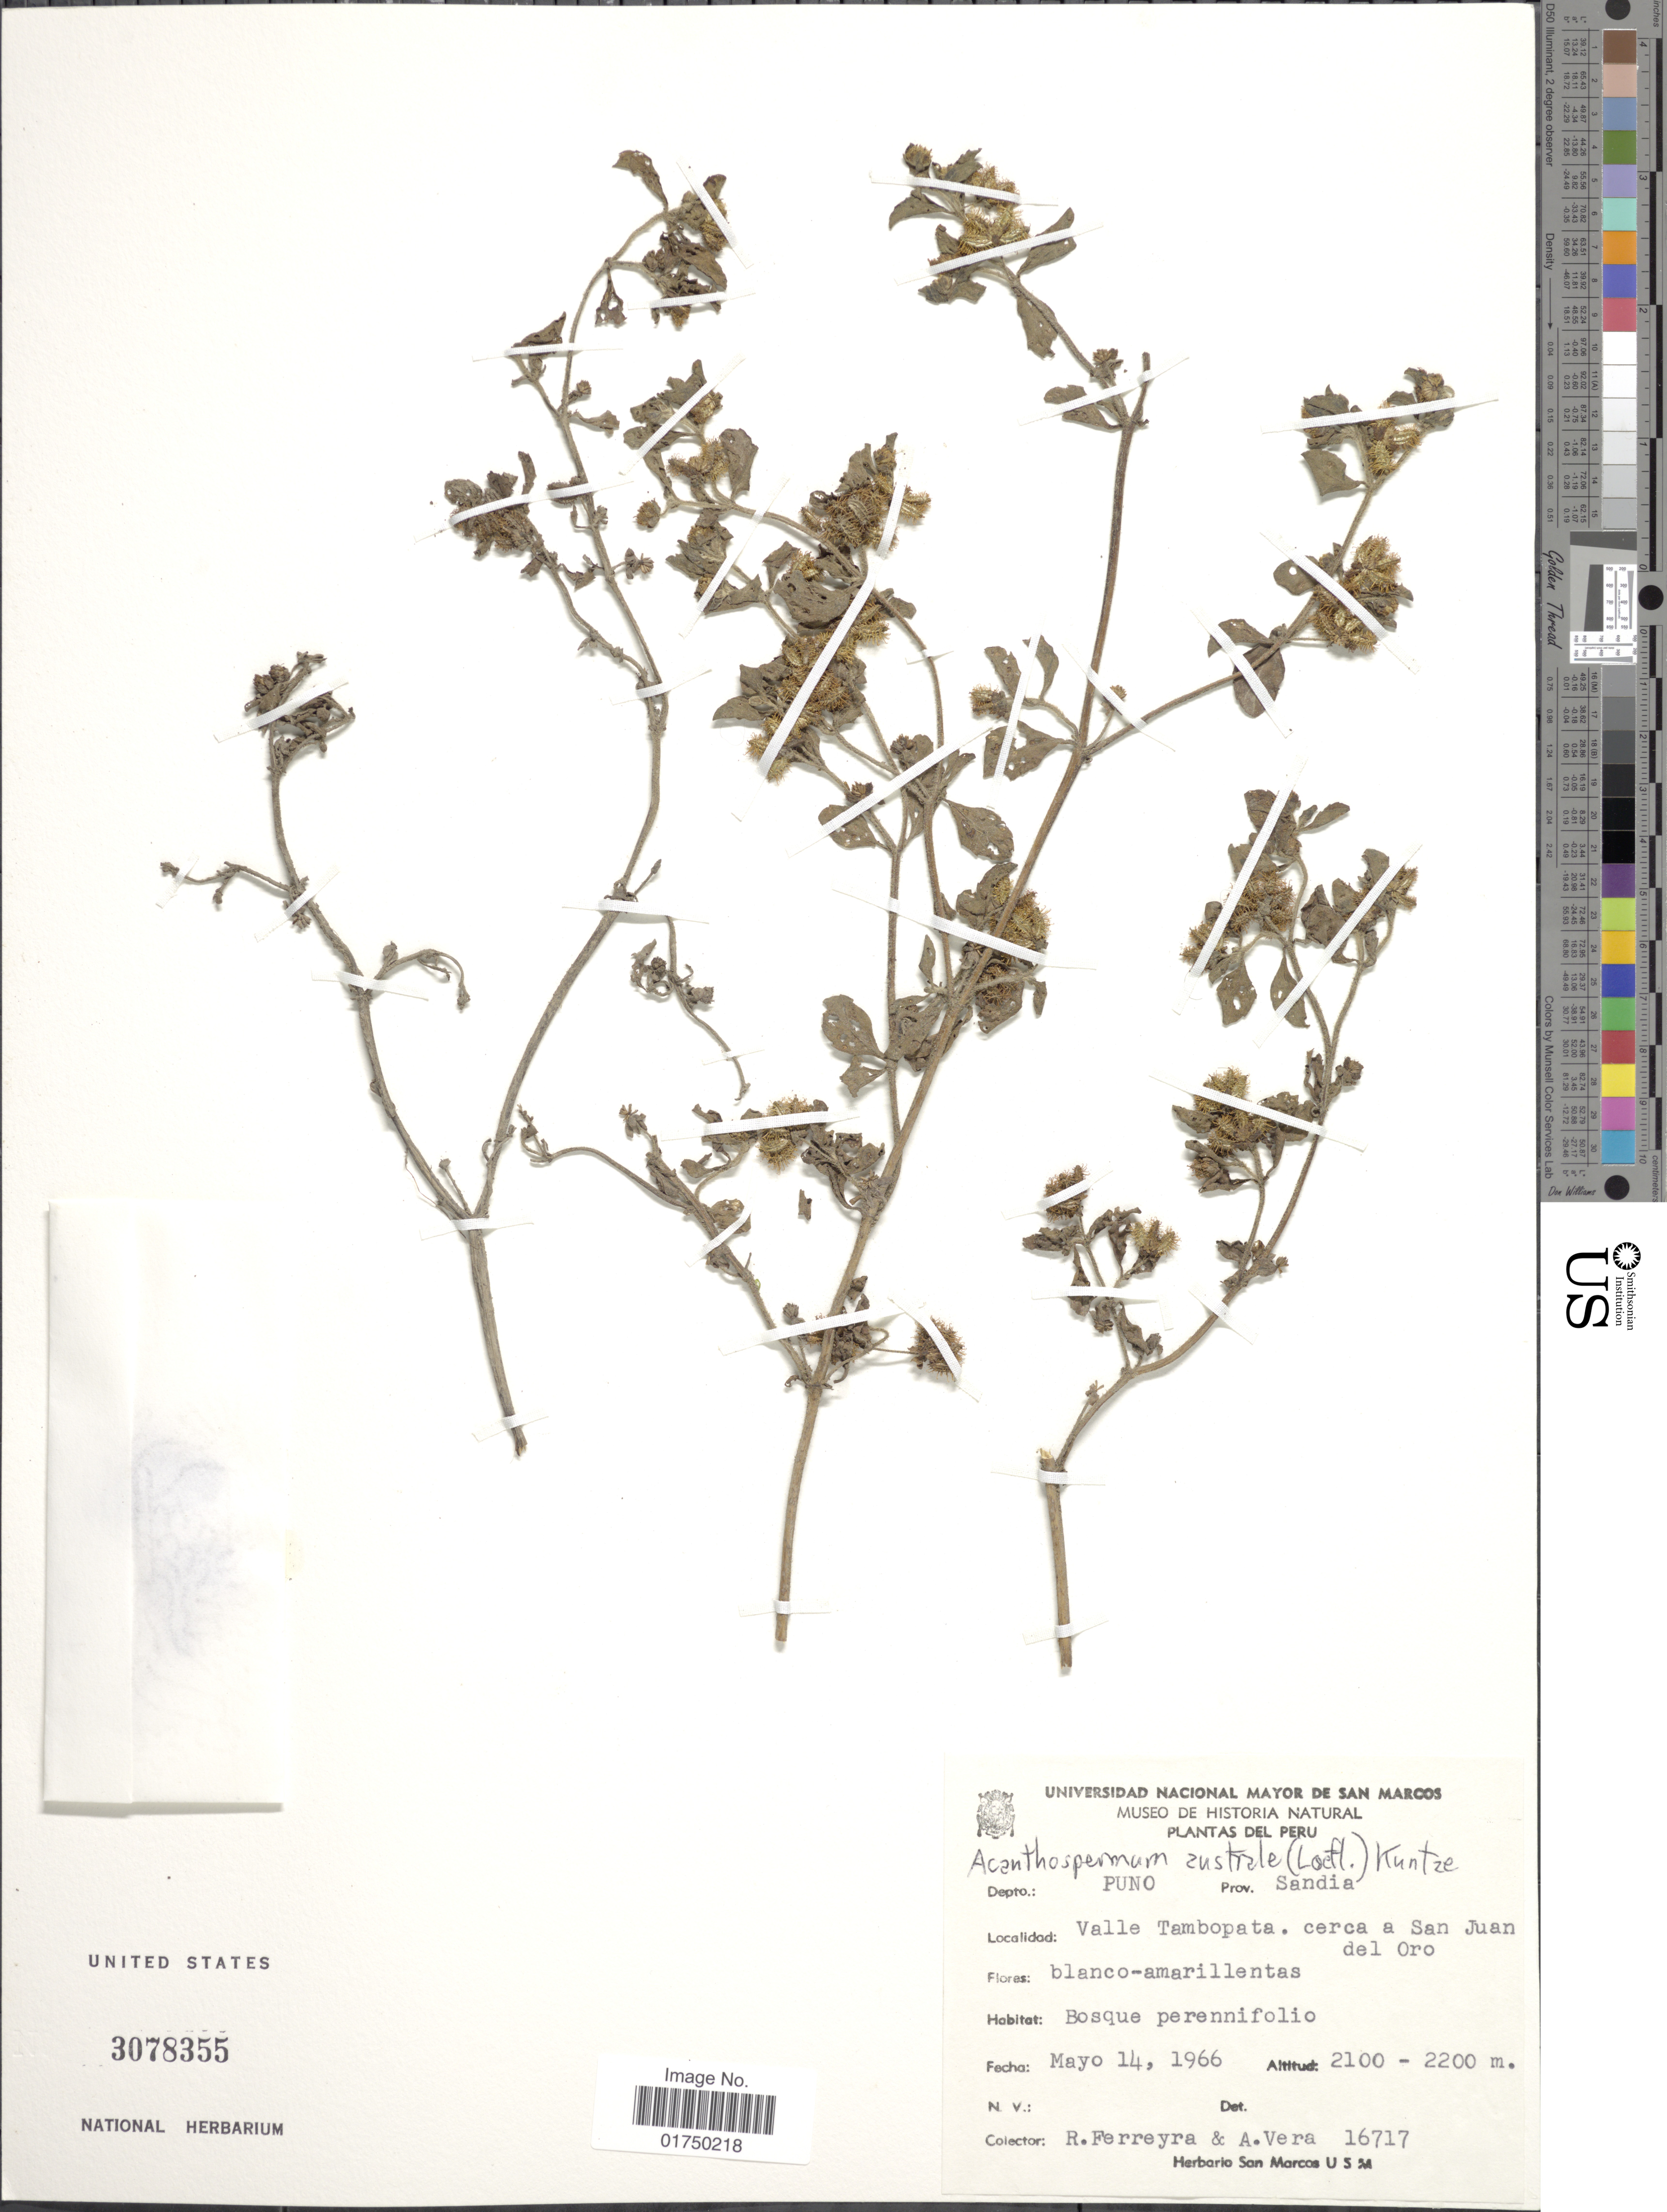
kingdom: Plantae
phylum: Tracheophyta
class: Magnoliopsida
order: Asterales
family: Asteraceae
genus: Acanthospermum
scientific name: Acanthospermum australe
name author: (Loefl.) Kuntze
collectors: R. A. Ferreyra & A. Vera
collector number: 16717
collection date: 1966-05-14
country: Peru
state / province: Puno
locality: Depto.: Puno. Prov. Sandia. Valle Tambopata, cerca a San Juan del Oro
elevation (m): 2100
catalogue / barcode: US 3078355